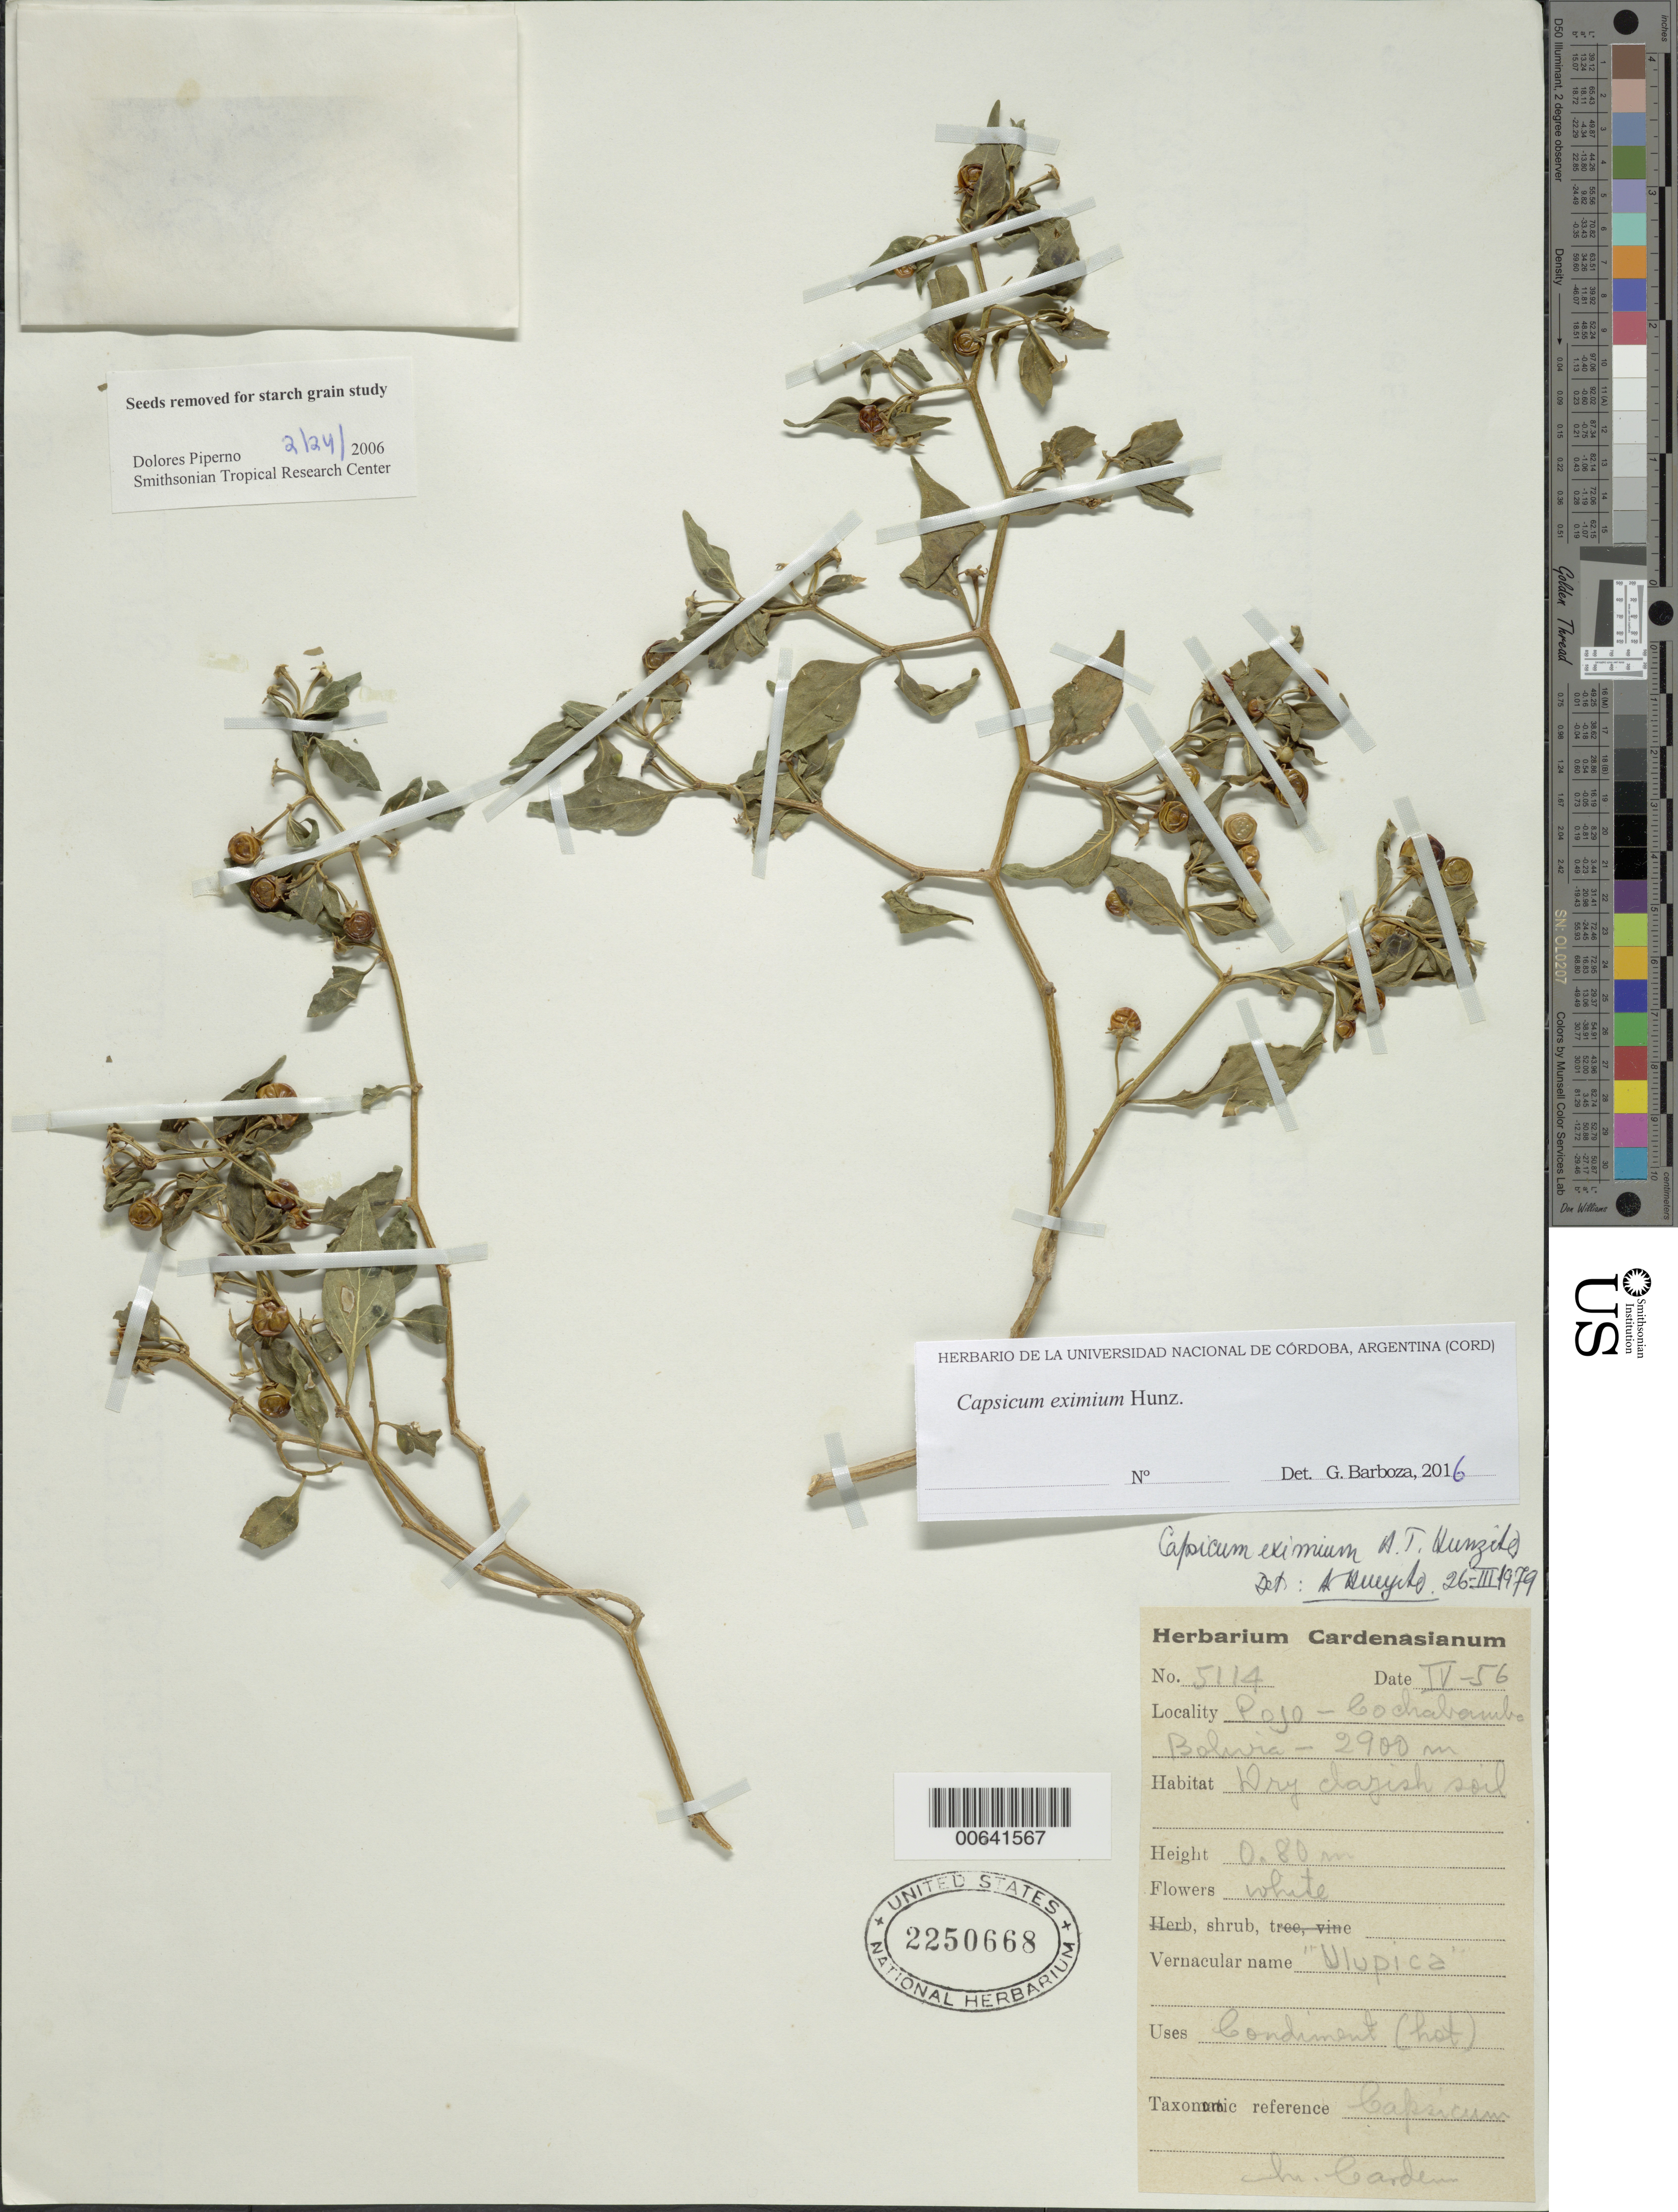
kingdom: Plantae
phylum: Tracheophyta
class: Magnoliopsida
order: Solanales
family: Solanaceae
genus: Capsicum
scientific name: Capsicum eximium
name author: Hunz.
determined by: Hunziker, A. T.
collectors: M. Cárdenas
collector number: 5114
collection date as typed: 01 Apr 1956 or 04 Jan 1956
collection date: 1956-01-04 or 1956-04-01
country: Bolivia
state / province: Cochabamba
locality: Pojo, Bolivia.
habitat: Suelo seco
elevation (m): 2900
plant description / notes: Common name: Ulupica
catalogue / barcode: US 2250668